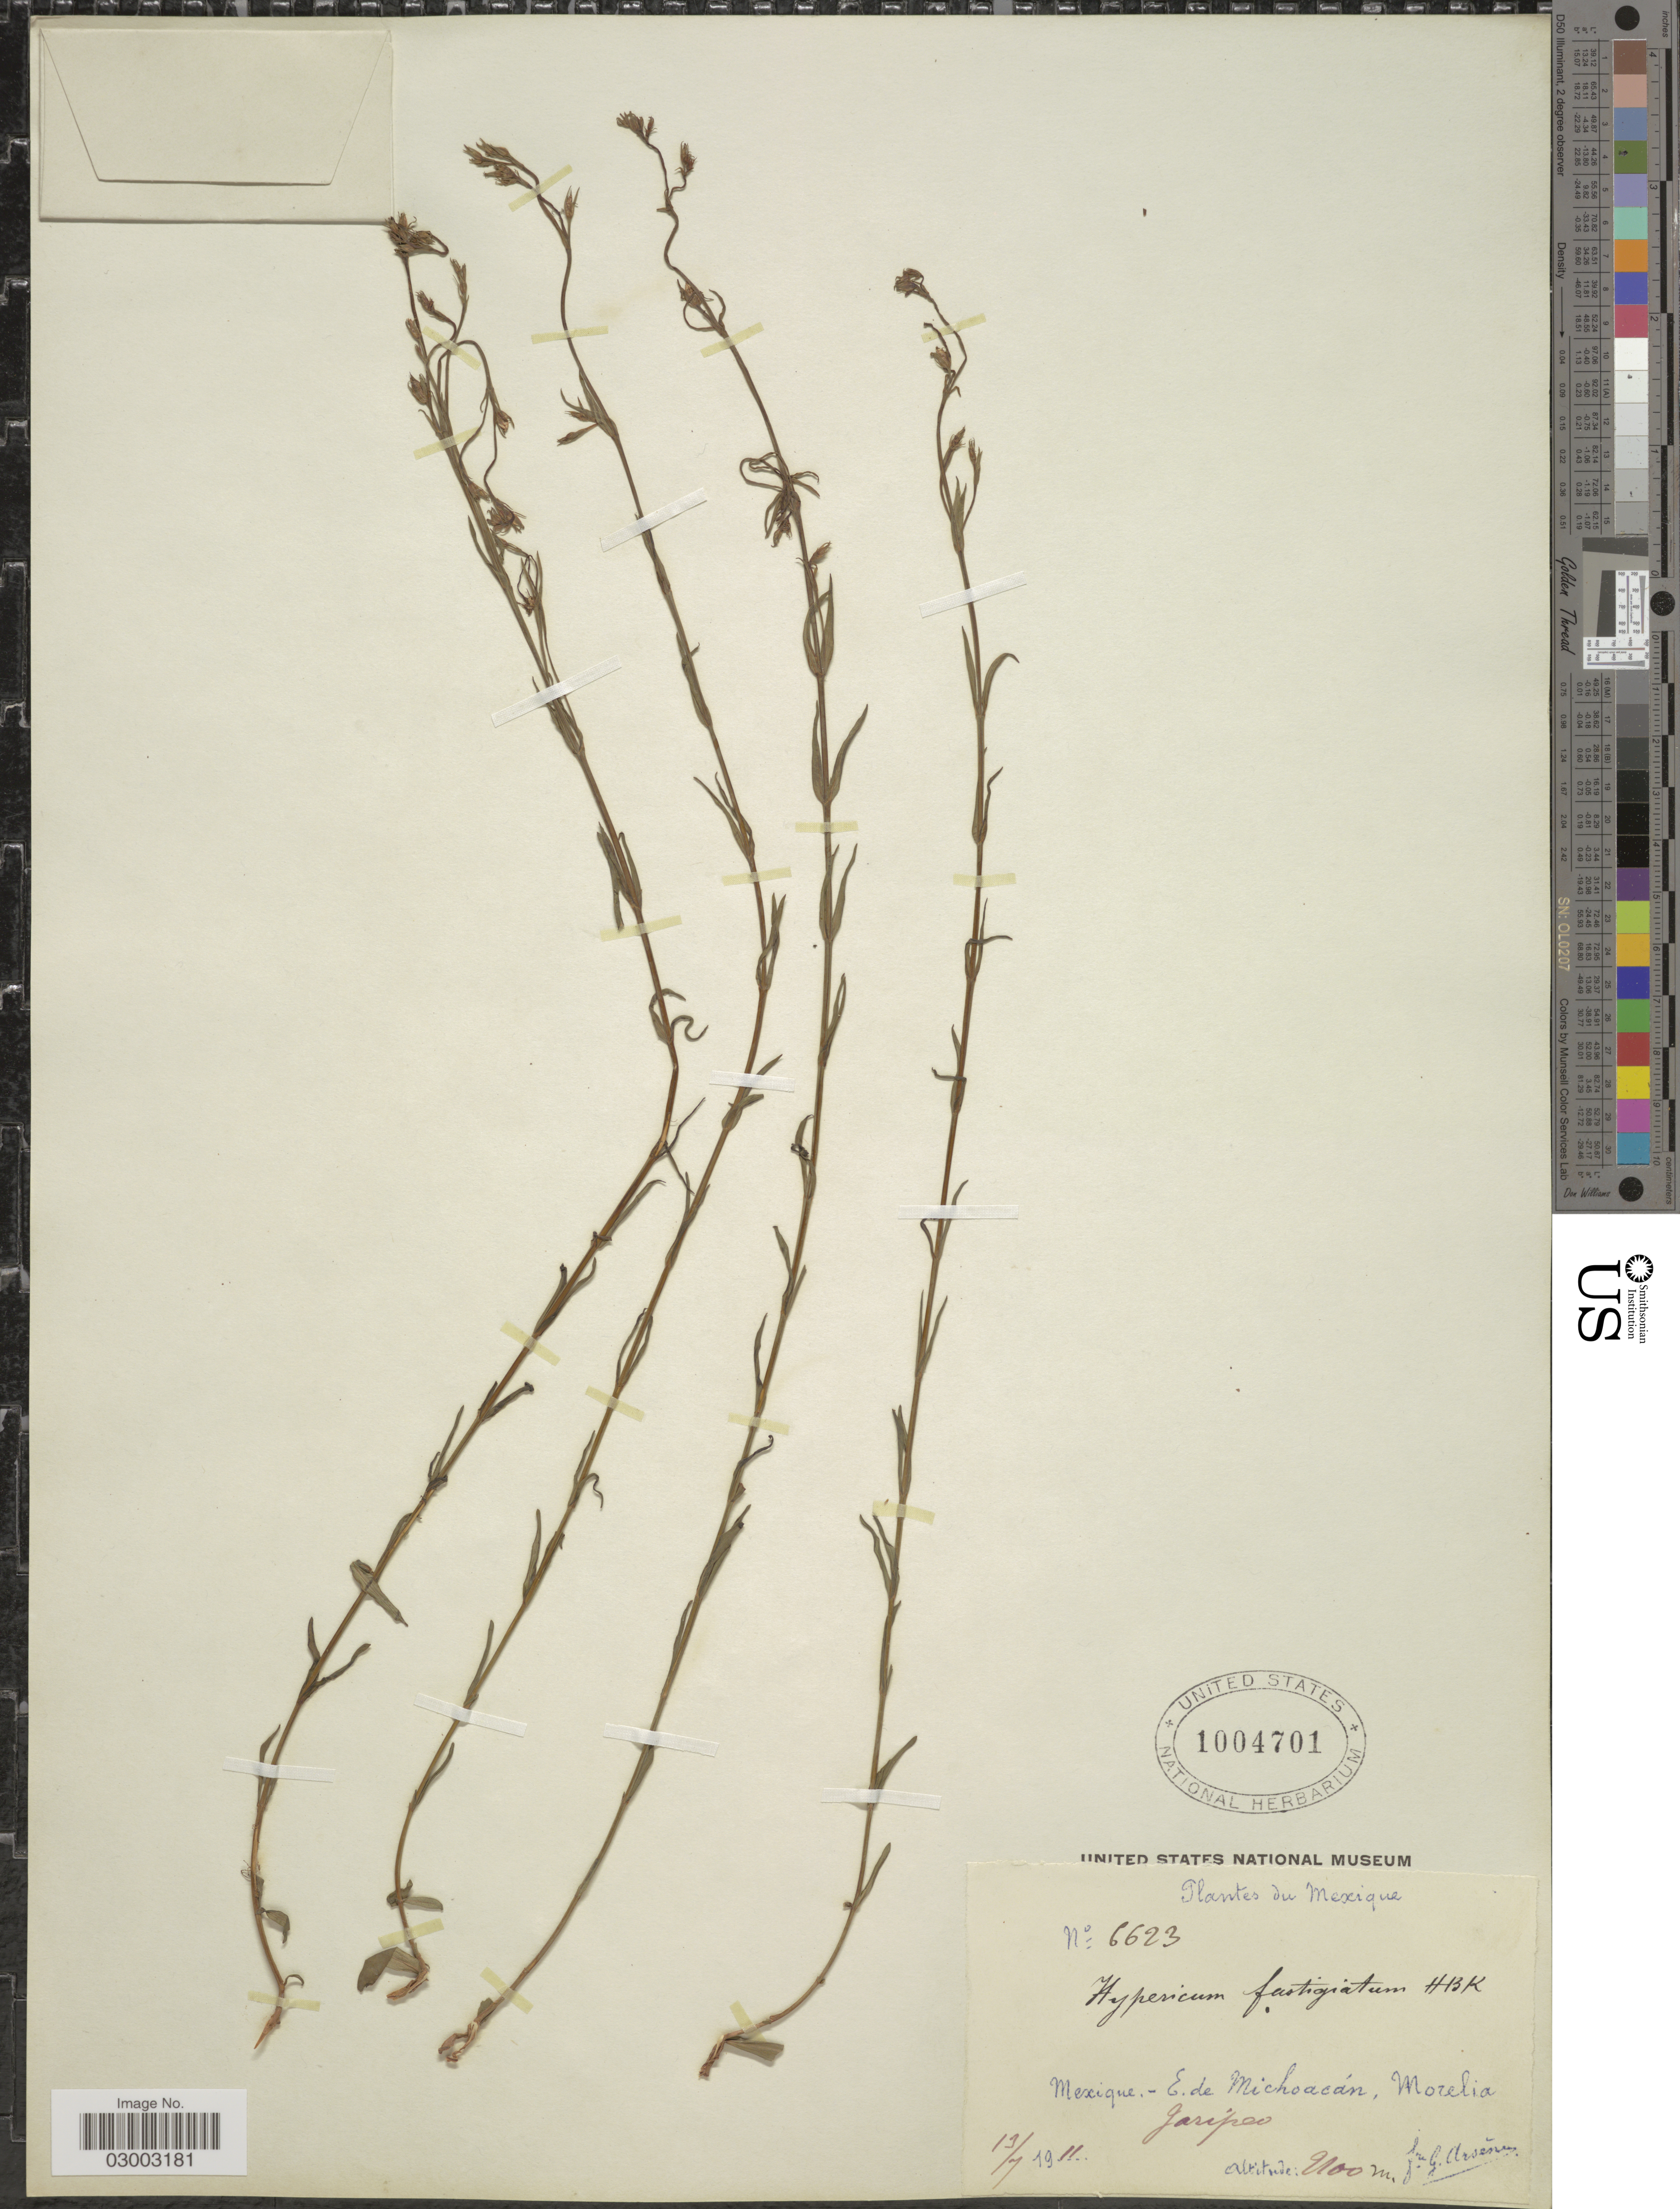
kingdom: Plantae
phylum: Tracheophyta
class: Magnoliopsida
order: Malpighiales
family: Hypericaceae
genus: Hypericum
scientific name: Hypericum moranense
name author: Kunth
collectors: Bro. G. Arsène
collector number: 6623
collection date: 1911-07-13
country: Mexico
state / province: Michoacán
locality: E. de Michoacán, Morelia, Jaripeo.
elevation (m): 2100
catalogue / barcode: US 1004701